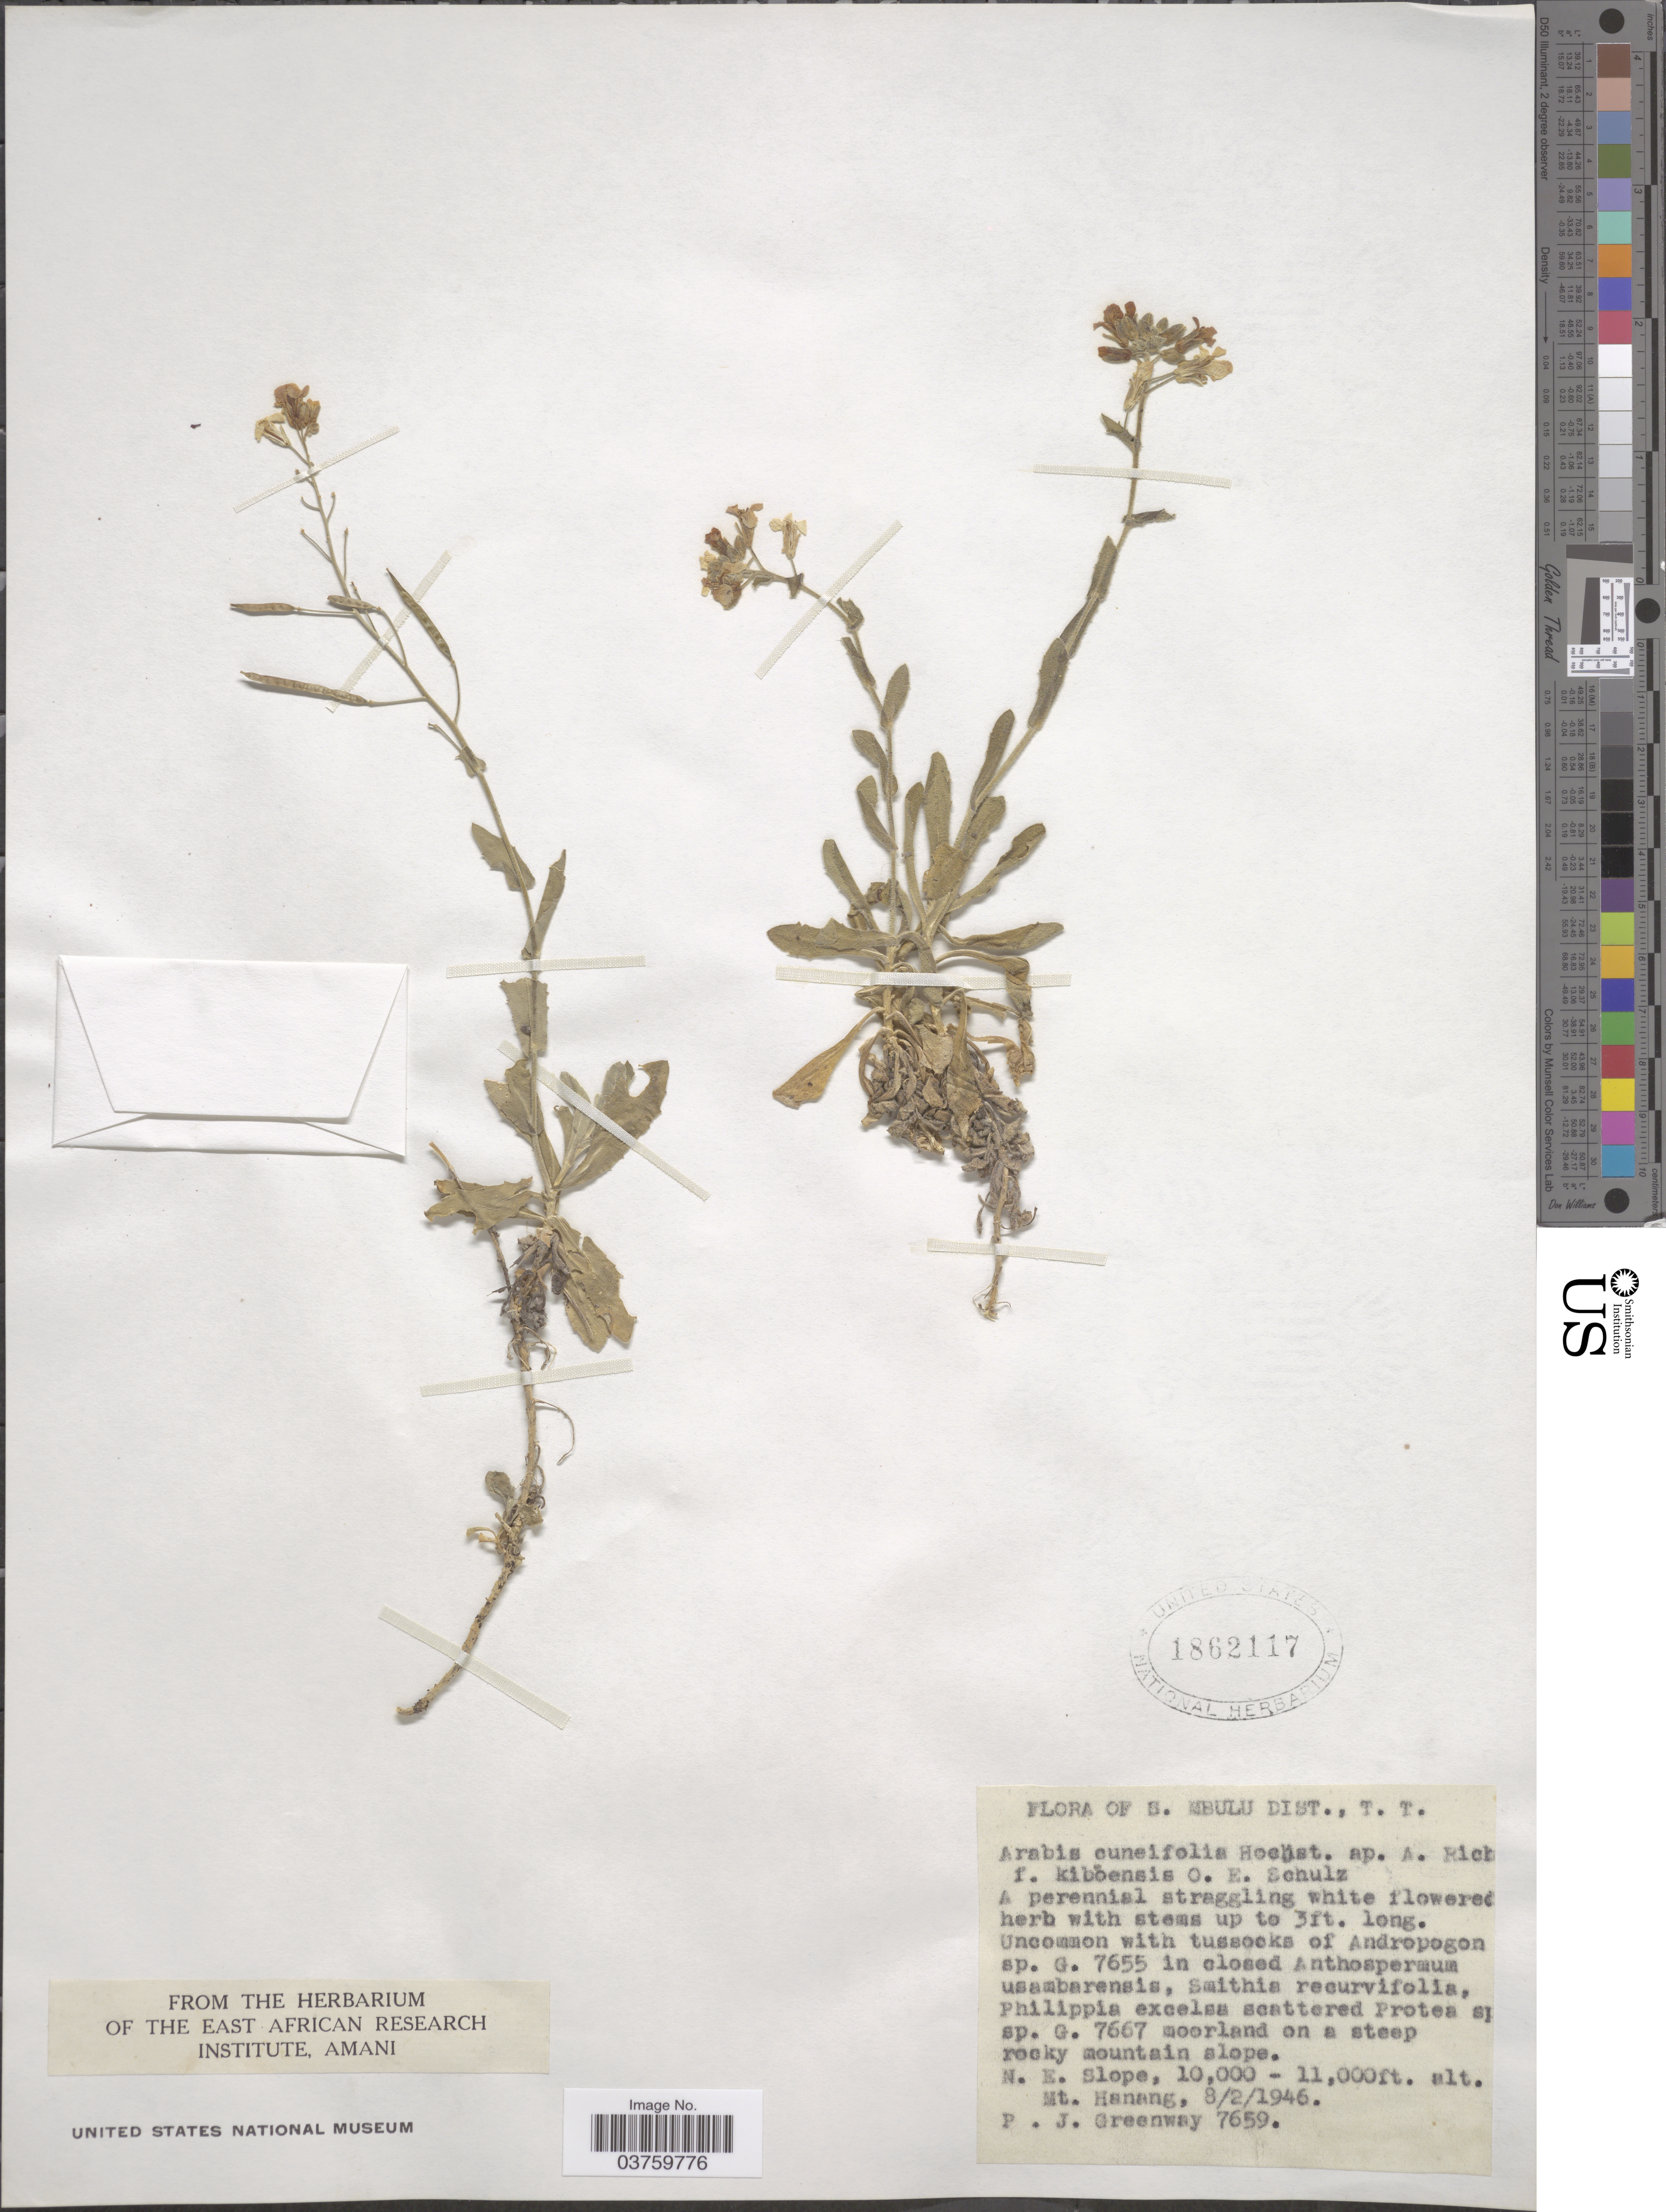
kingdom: Plantae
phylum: Tracheophyta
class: Magnoliopsida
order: Brassicales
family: Brassicaceae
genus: Arabis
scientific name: Arabis cuneifolia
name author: Hochst. ex A. Rich.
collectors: P. J. Greenway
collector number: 7659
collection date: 1946-02-08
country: Tanzania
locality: S. Mbulu Dist., T. T. N. E. Slope. Mt. Hanang.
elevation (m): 3048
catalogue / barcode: US 1862117